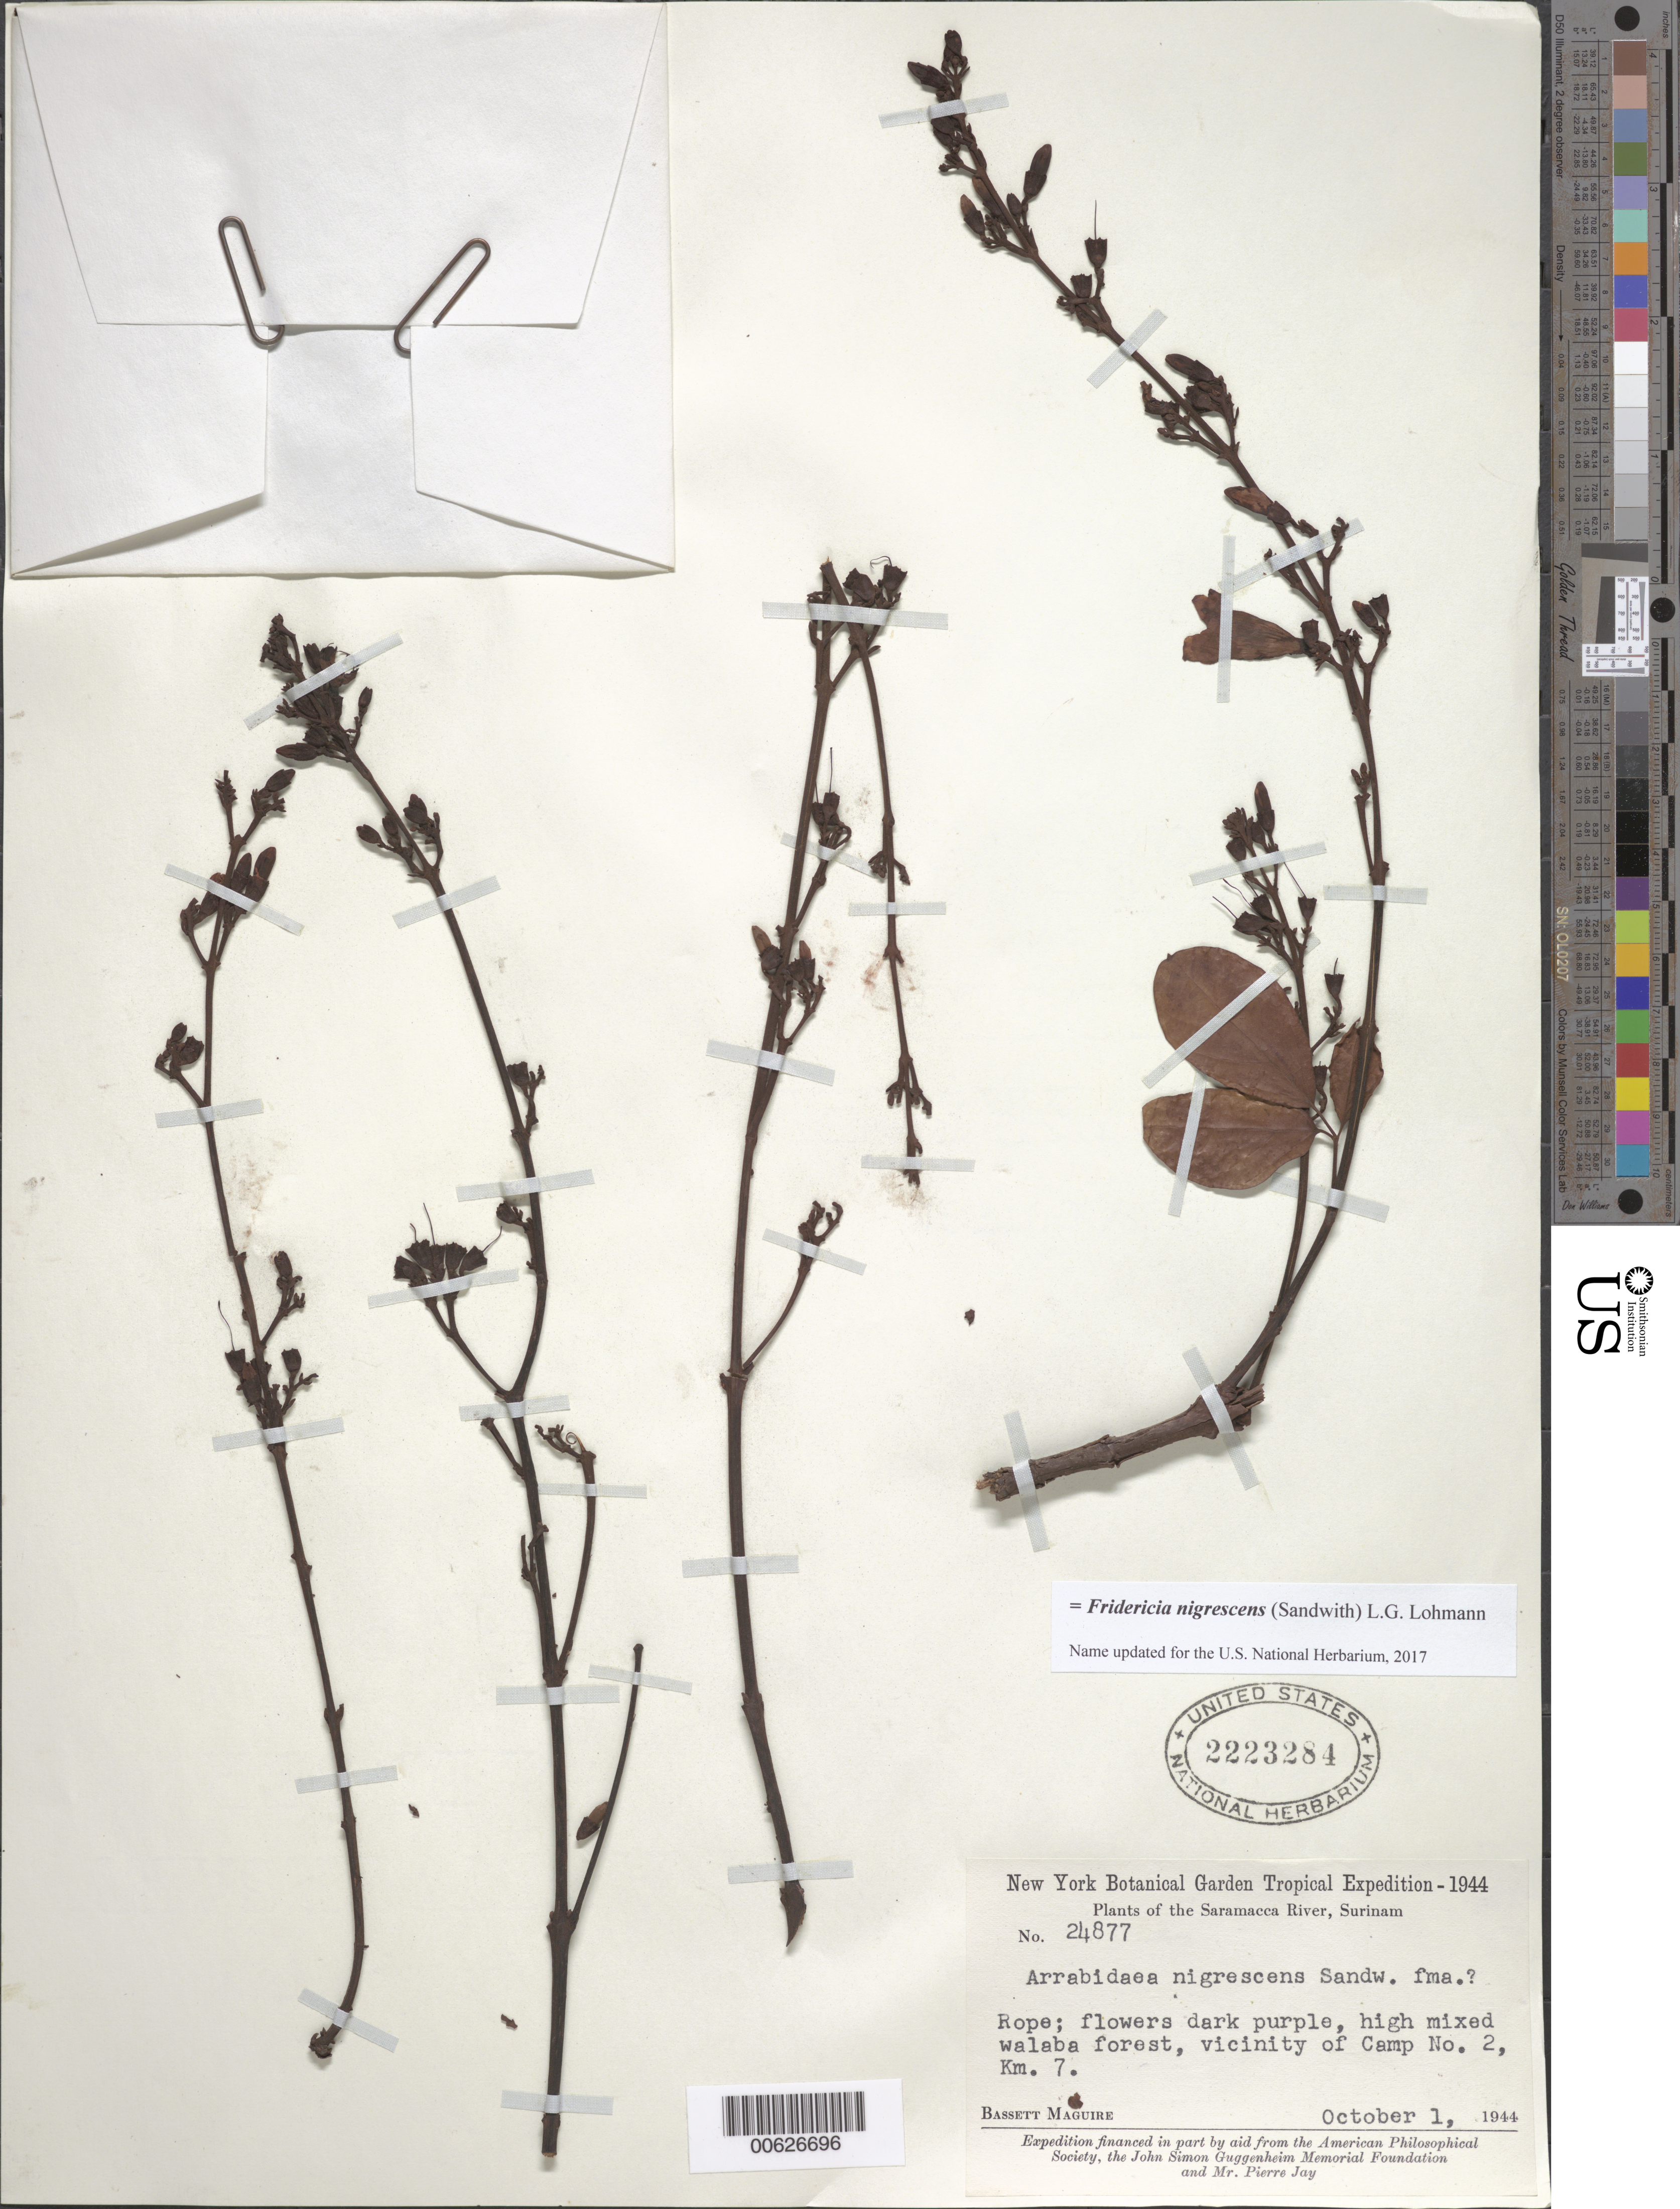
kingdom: Plantae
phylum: Tracheophyta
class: Magnoliopsida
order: Lamiales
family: Bignoniaceae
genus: Fridericia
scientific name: Fridericia nigrescens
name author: (Sandwith) L.G. Lohmann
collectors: B. Maguire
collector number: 24877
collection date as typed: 1-Oct-44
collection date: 1944-10-01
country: Suriname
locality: Saramacca River, vicinity of Camp no. 2, km 7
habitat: High mixed walaba forest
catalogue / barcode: US 2223284